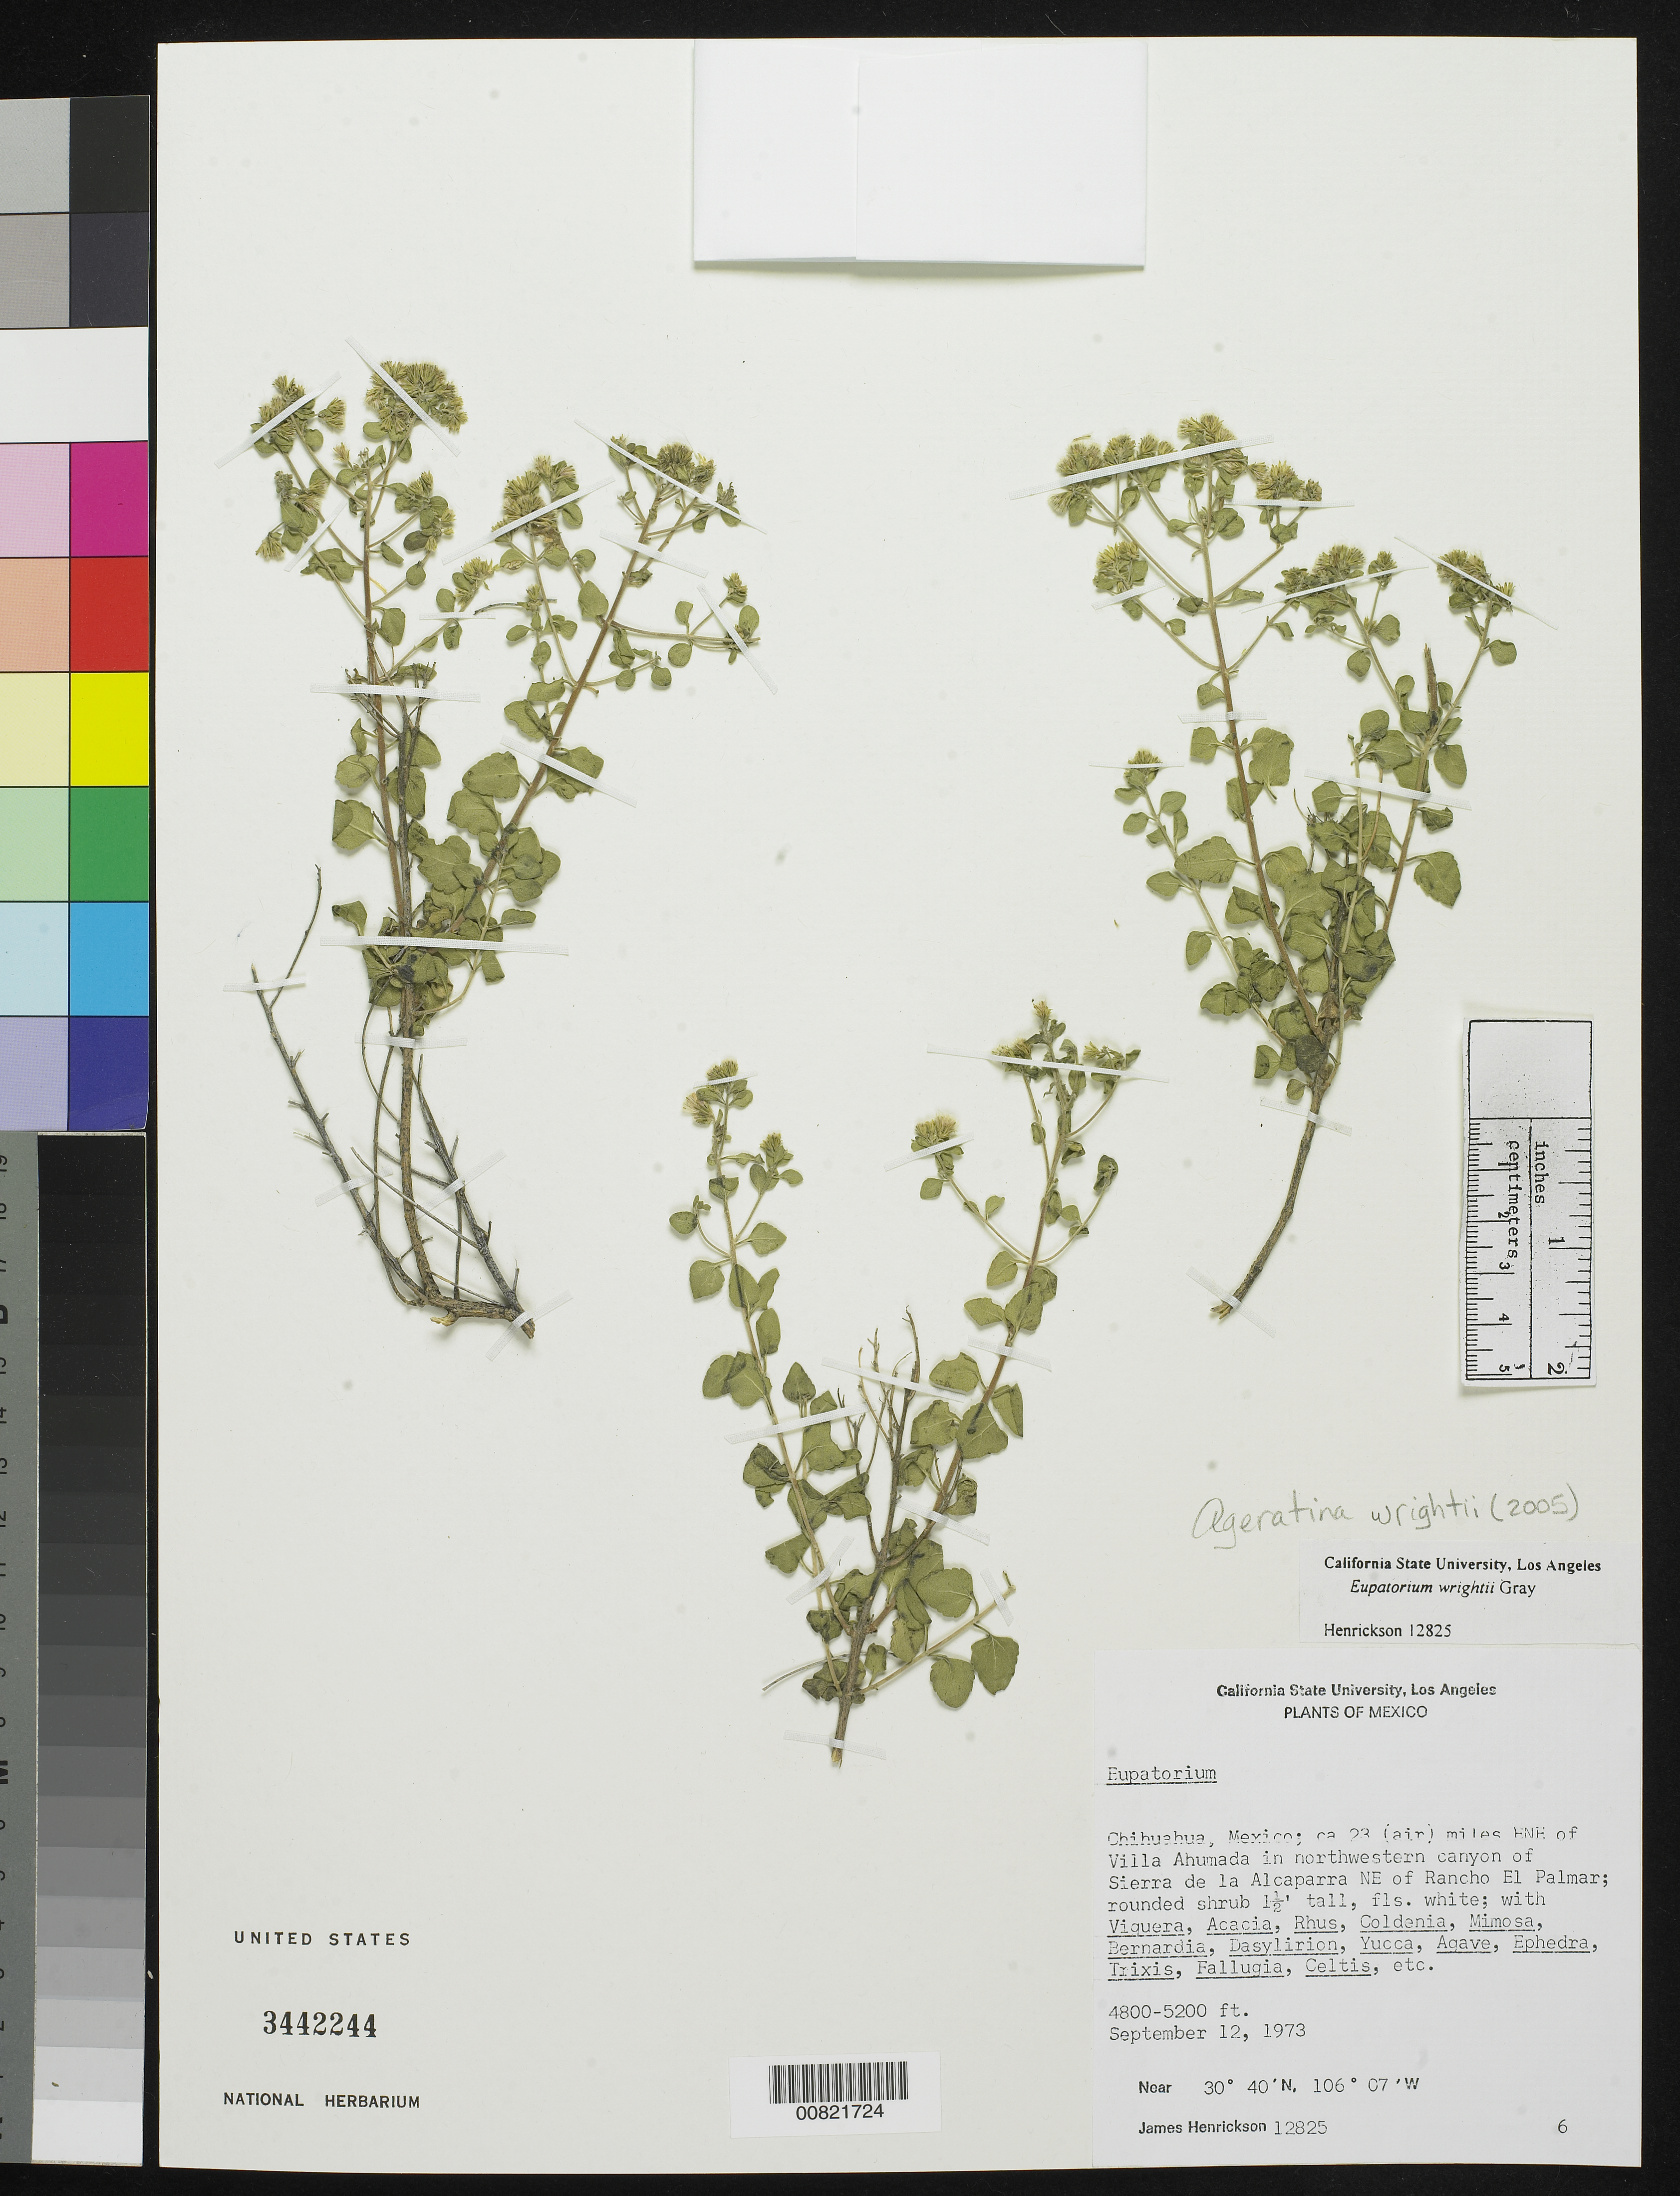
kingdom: Plantae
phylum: Tracheophyta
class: Magnoliopsida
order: Asterales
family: Asteraceae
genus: Ageratina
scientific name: Ageratina wrightii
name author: (A. Gray) R.M. King & H. Rob.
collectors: J. Henrickson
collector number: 12825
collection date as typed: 12 Sep 1973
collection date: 1973-09-12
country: Mexico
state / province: Chihuahua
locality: ca 23 (air) miles ENE of Villa Ahumada in northwestern canyon of Sierra de la Alcaparra NE of Rancho El Palmar.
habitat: With Viguera, Acacia, Rhus, Coldenia, Mimosa, Bernardia, Dasylirion, Yucca, Agave, Ephedra, Trixis, Fallugia, Celtis, etc.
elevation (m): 1463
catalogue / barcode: US 3442244